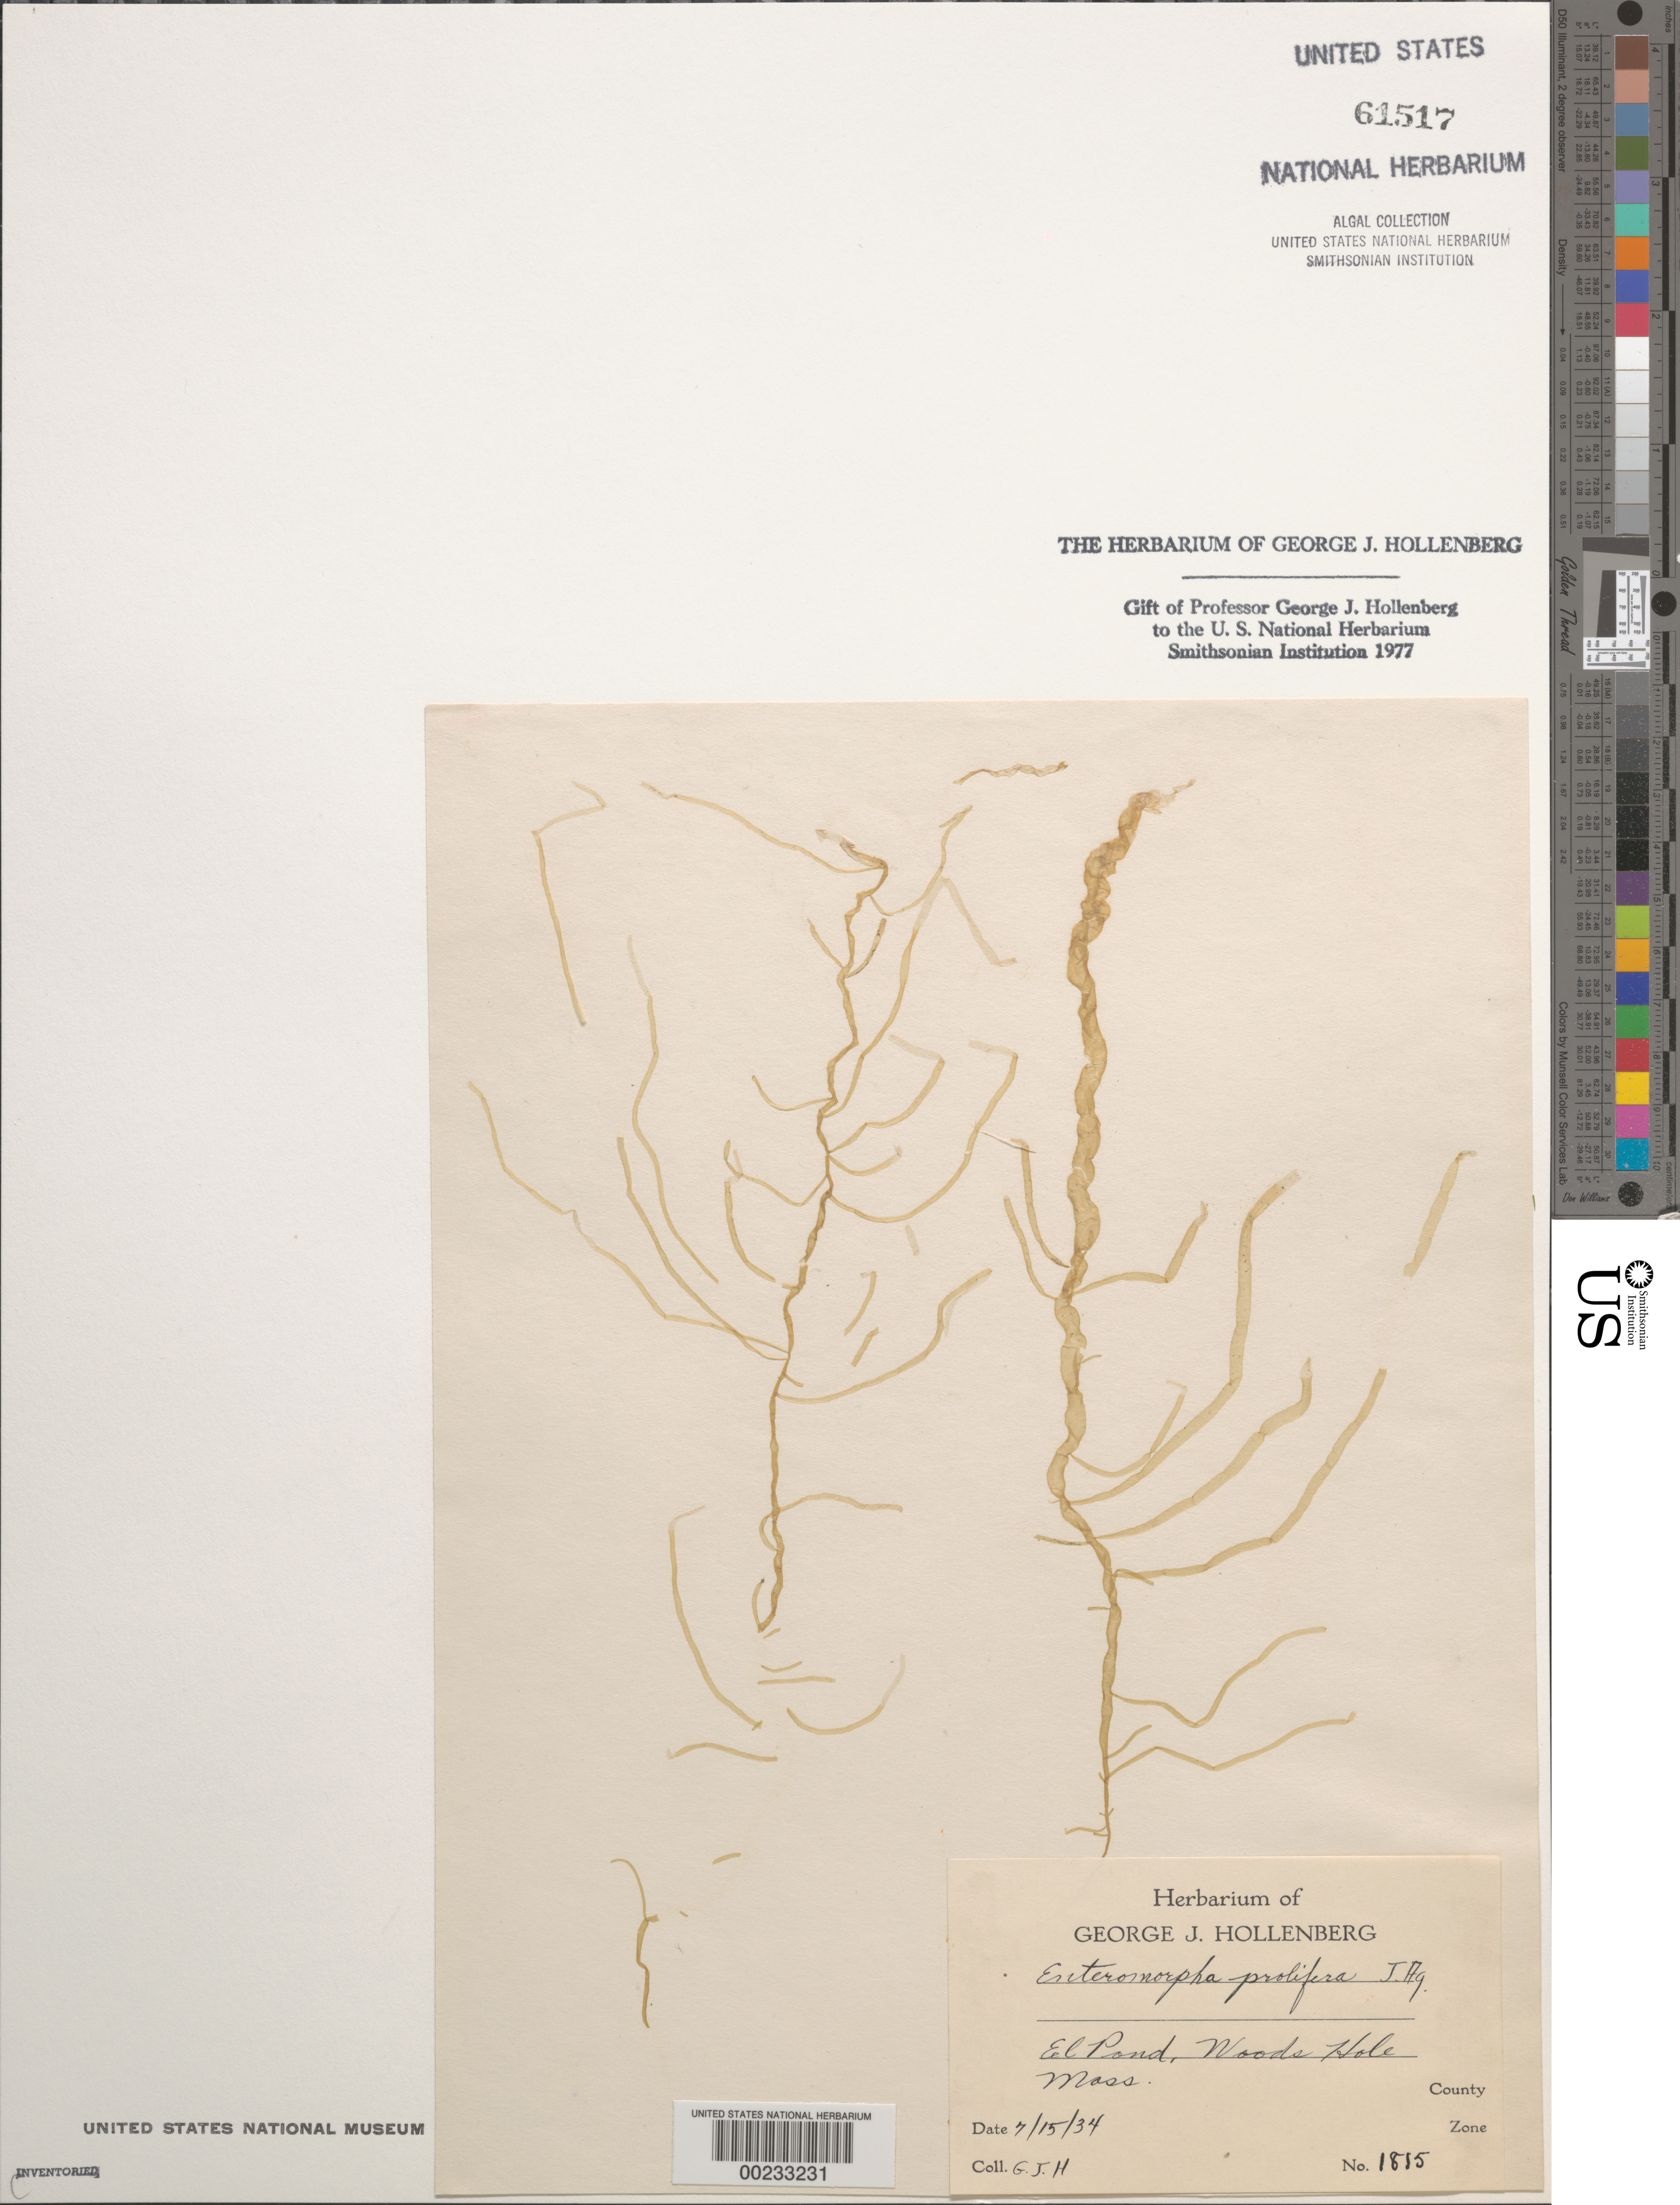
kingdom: Plantae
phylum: Chlorophyta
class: Ulvophyceae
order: Ulvales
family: Ulvaceae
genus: Ulva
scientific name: Ulva prolifera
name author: O.F. Müller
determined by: Algae name updating Project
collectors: G. Hollenberg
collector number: GJH 1815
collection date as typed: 15 Jul 1934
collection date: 1934-07-15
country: United States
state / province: Massachusetts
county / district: Barnstable County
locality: Woods Hole, Eel Pond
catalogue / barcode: US 61517